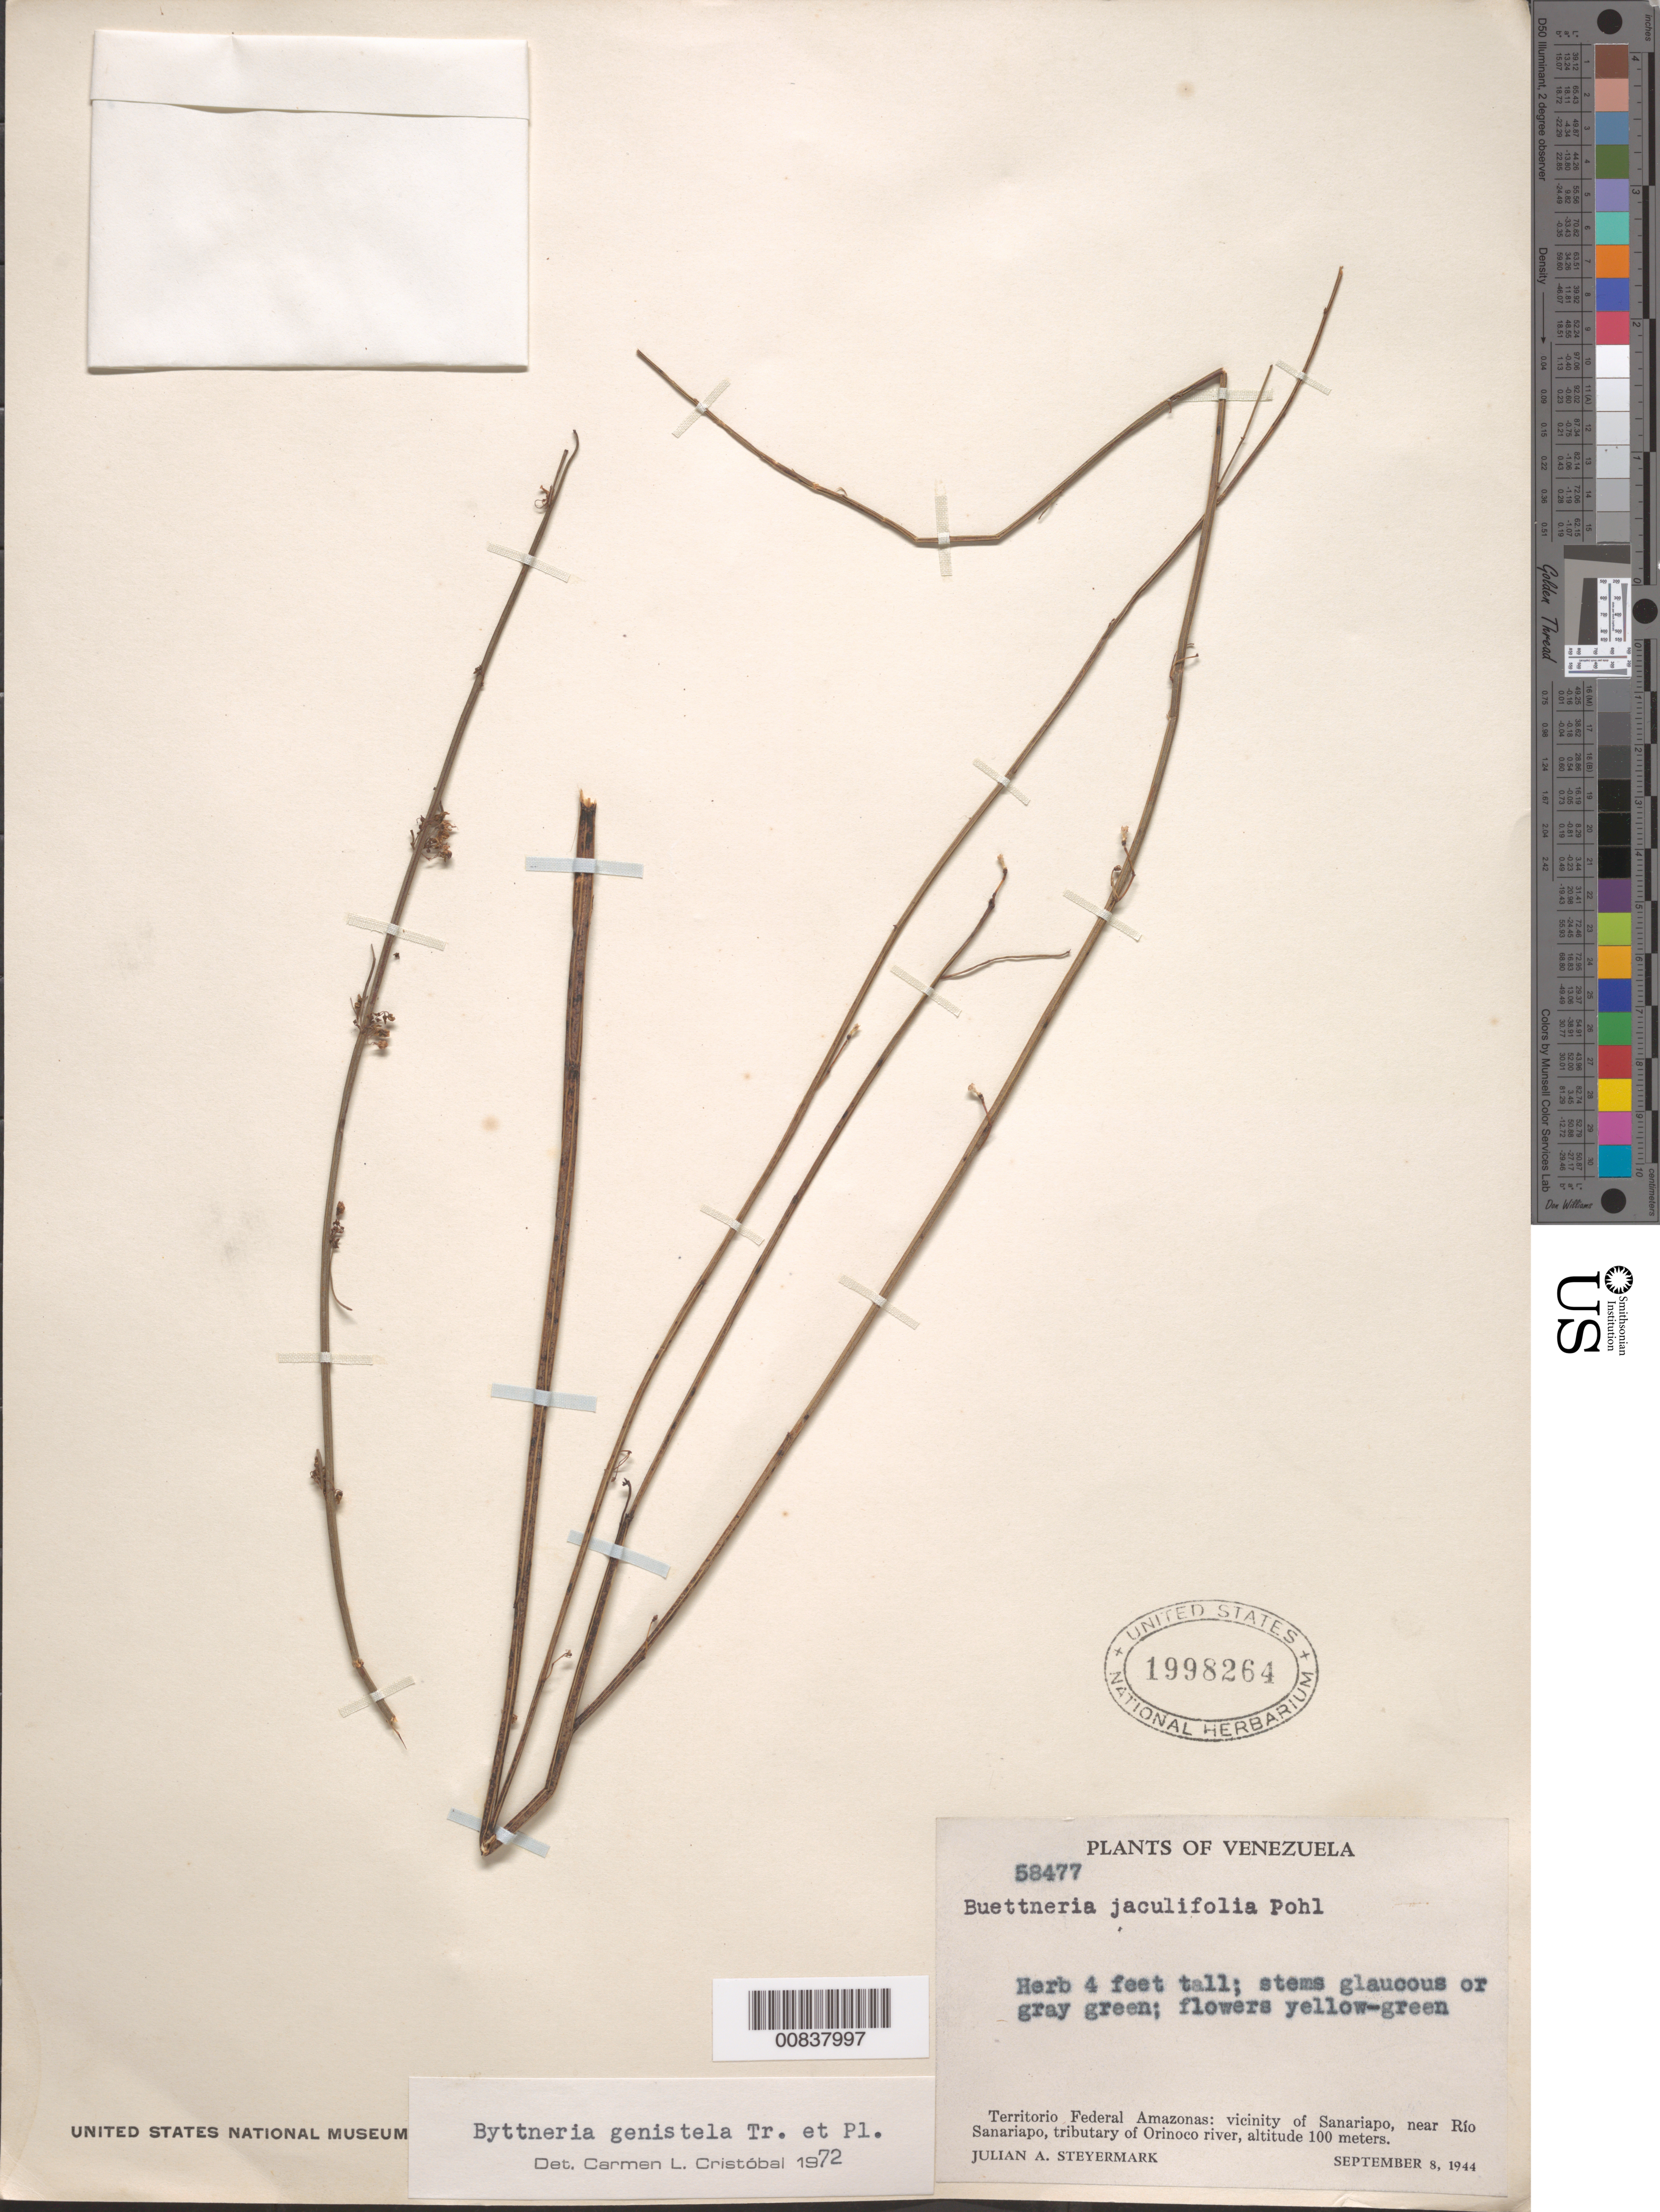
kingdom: Plantae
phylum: Tracheophyta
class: Magnoliopsida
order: Malvales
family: Malvaceae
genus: Byttneria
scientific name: Byttneria genistella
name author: Triana & Planch.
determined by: Cristóbal, C. L.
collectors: J. Steyermark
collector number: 58477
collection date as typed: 8-Sep-44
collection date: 1944-09-08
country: Venezuela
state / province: Amazonas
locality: Sanariapo, near Río Sanariapo (tributary of Orinoco R.)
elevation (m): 100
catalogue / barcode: US 1998264